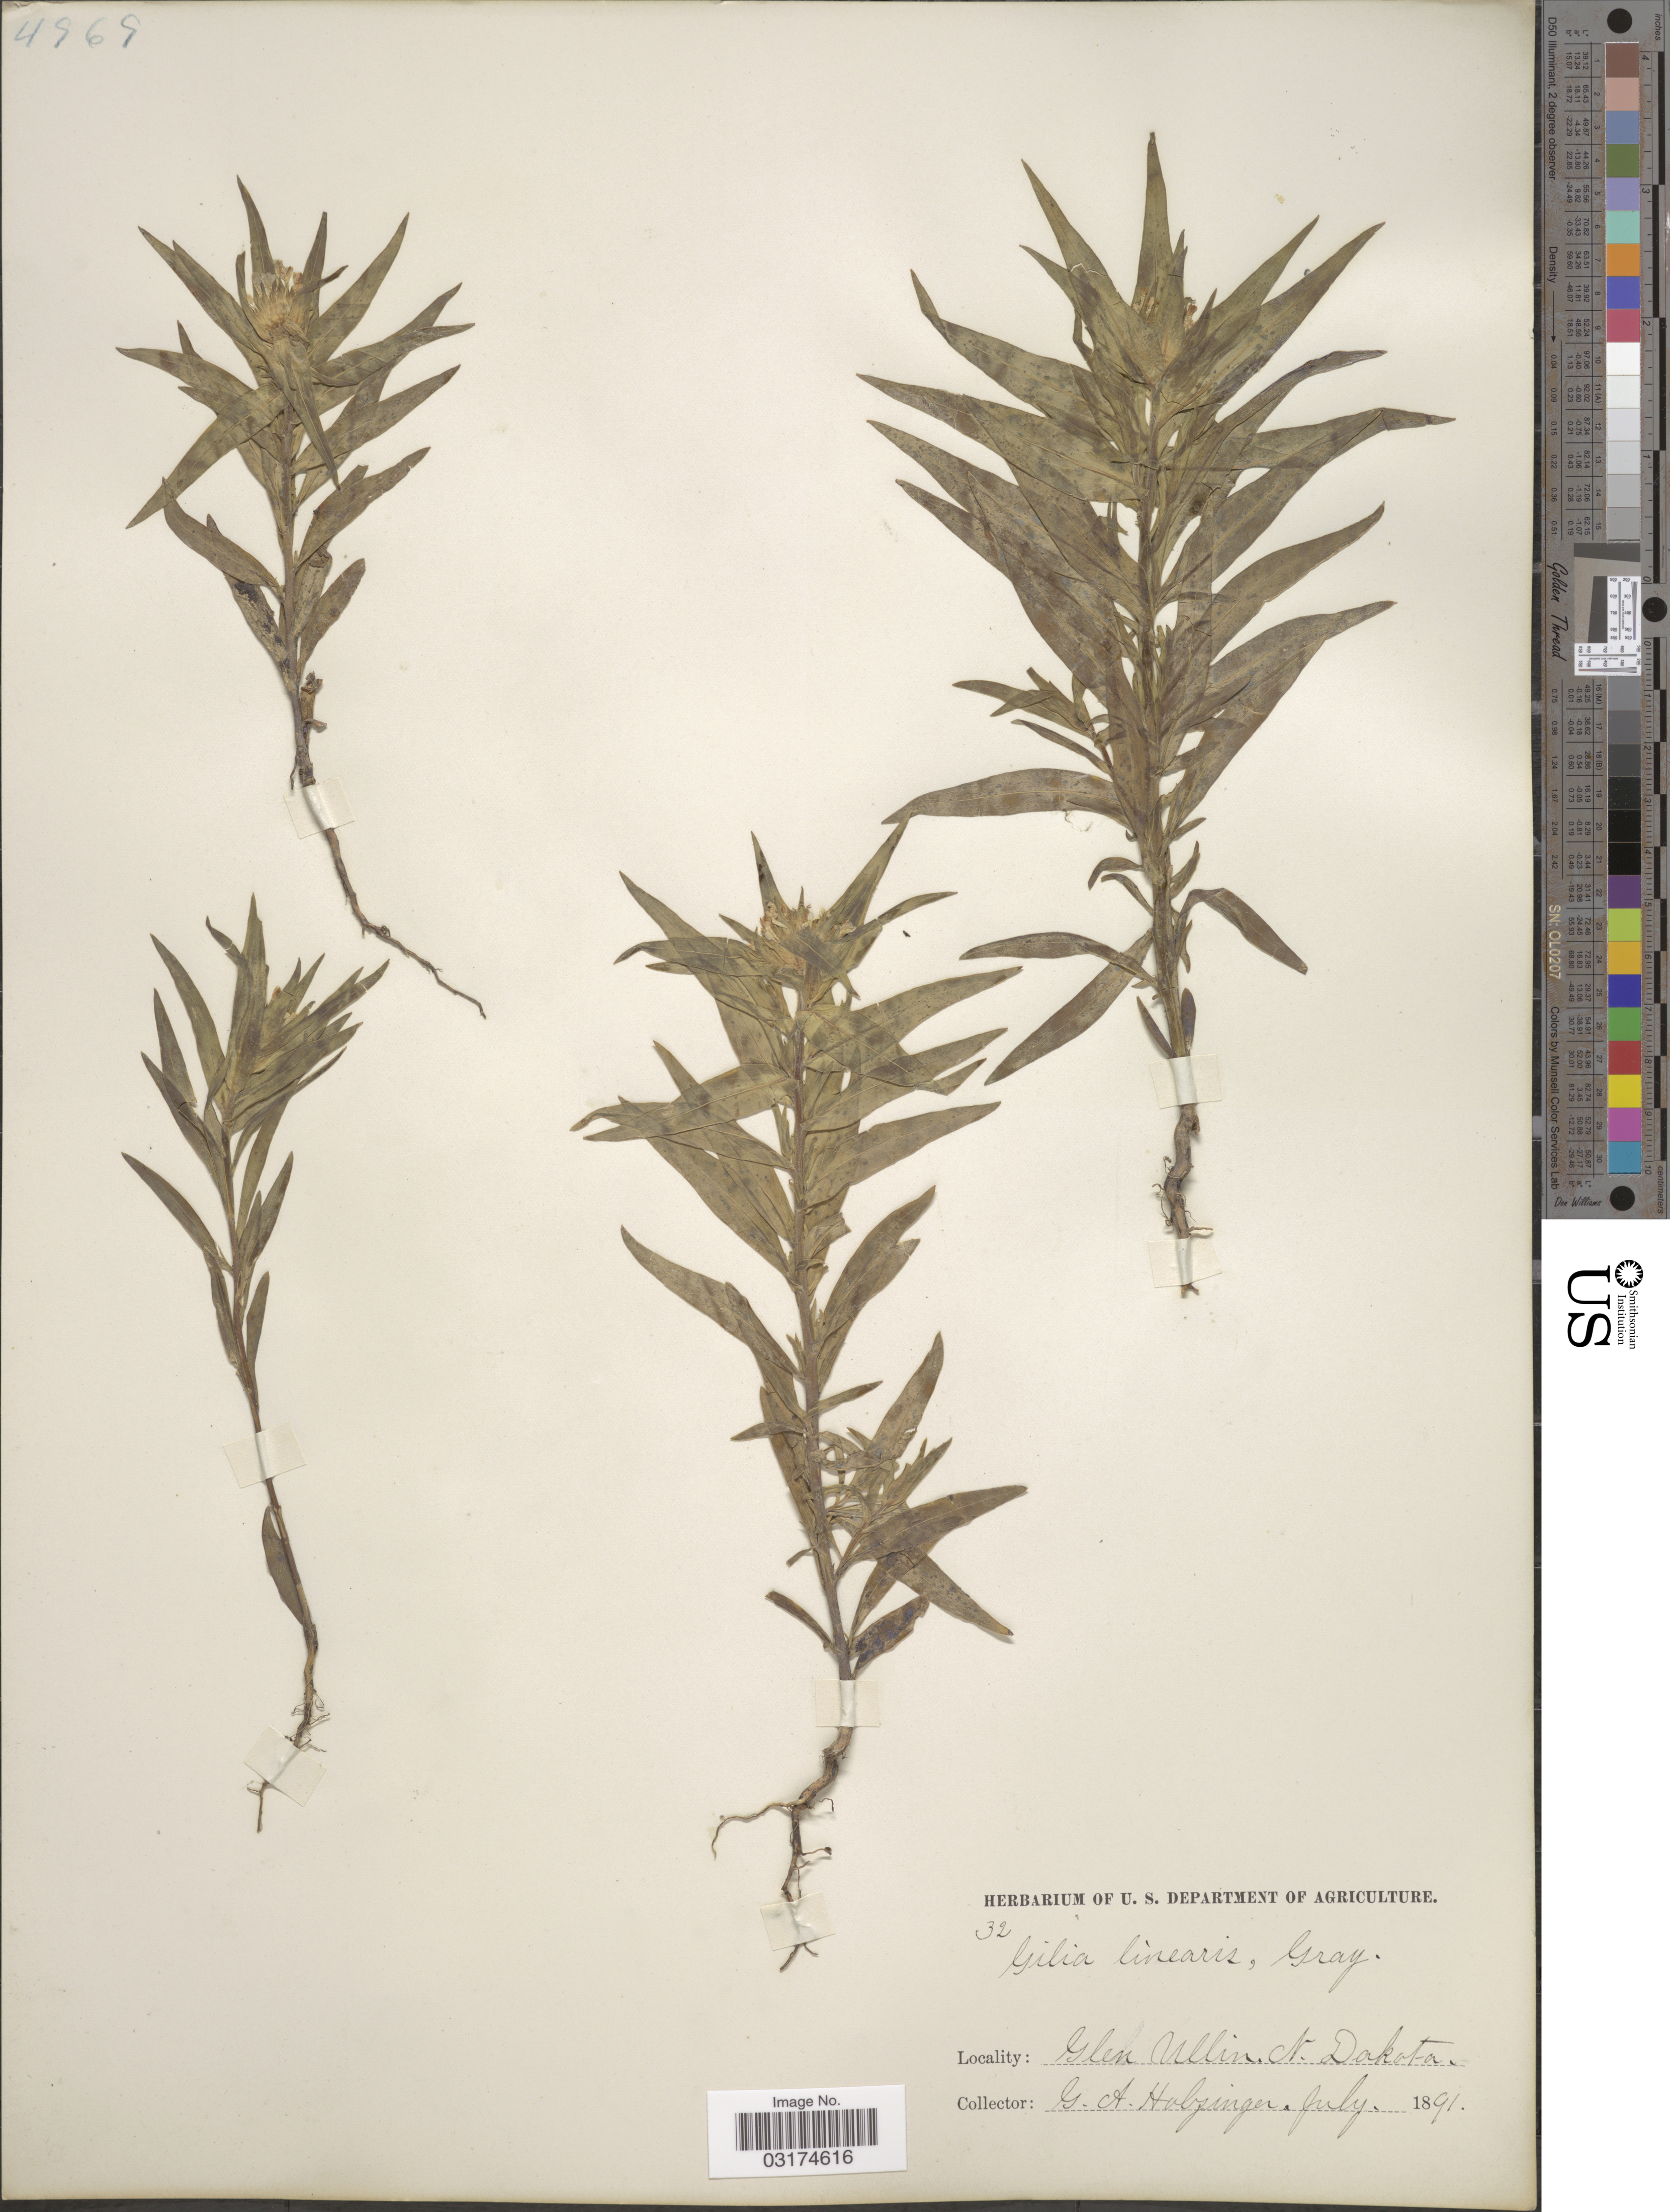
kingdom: Plantae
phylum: Tracheophyta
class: Magnoliopsida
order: Ericales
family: Polemoniaceae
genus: Collomia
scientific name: Collomia linearis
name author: Nutt.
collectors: G. A. Holzinger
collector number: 32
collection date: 1891-07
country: United States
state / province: North Dakota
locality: Glen Ullin.